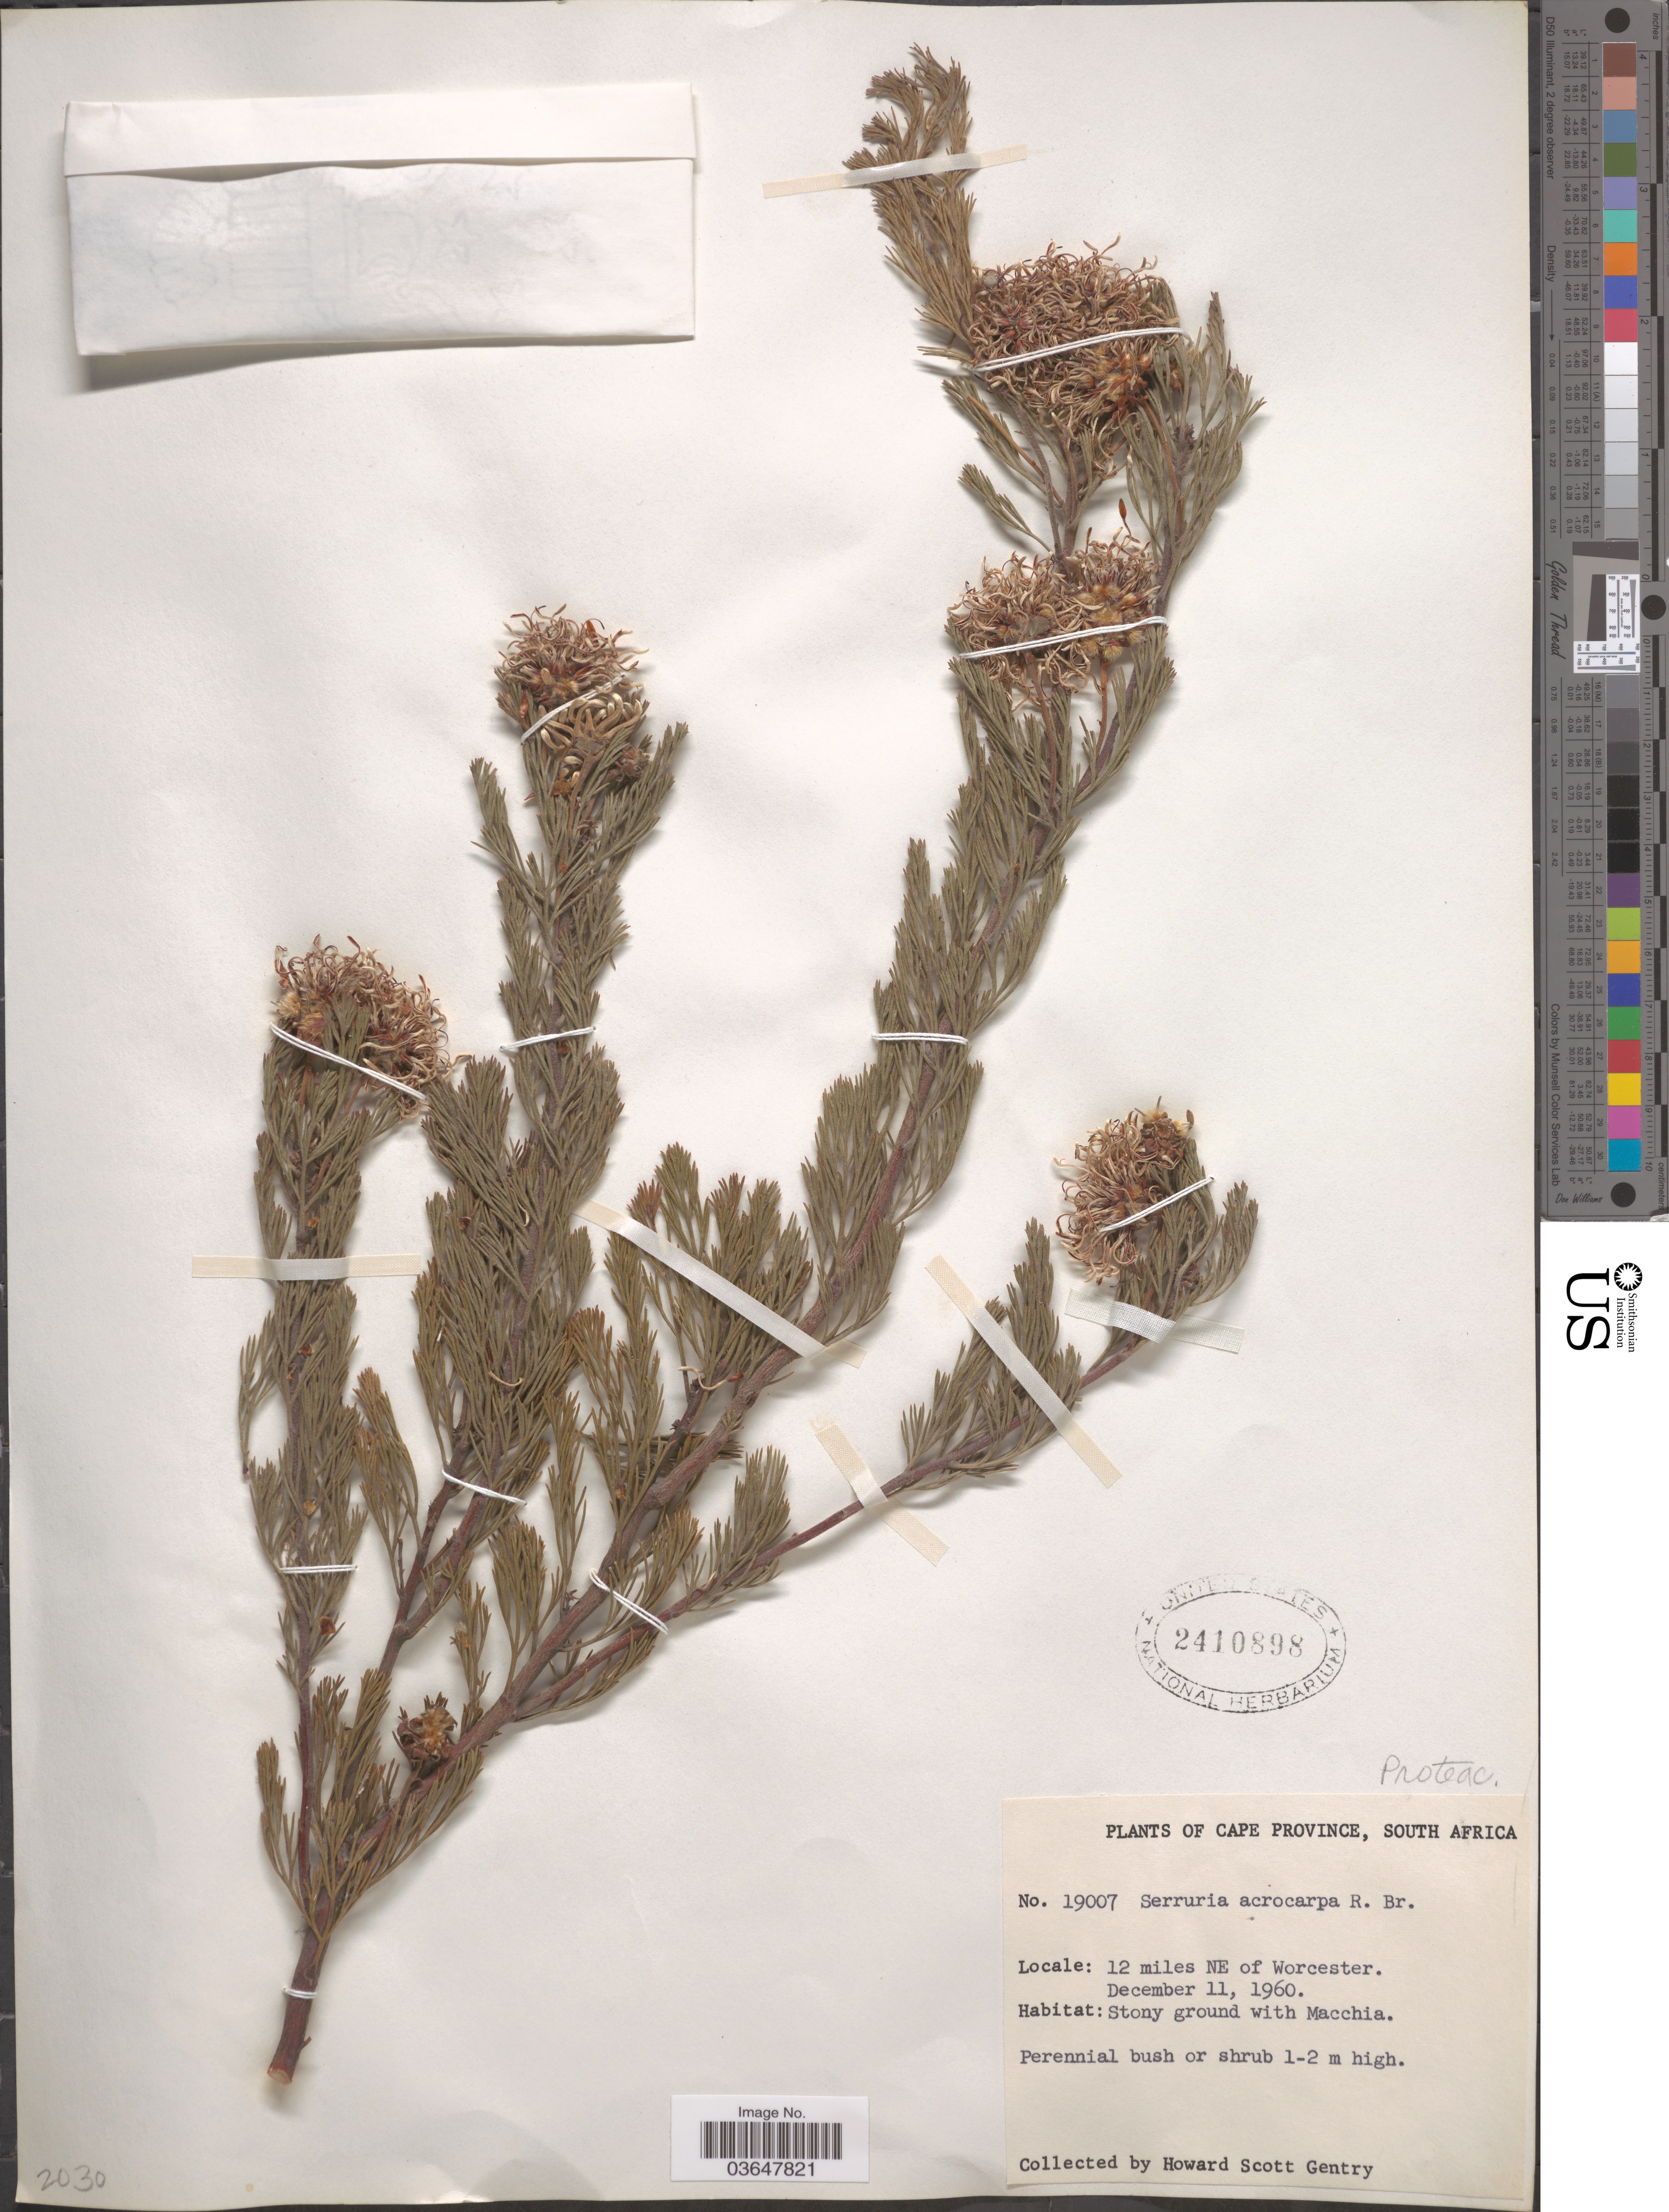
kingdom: Plantae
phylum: Tracheophyta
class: Magnoliopsida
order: Proteales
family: Proteaceae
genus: Serruria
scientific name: Serruria acrocarpa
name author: R. Br.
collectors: H. S. Gentry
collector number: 19007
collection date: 1960-12-11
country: South Africa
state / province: Western Cape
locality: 12 miles NE of Worcester.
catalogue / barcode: US 2410898